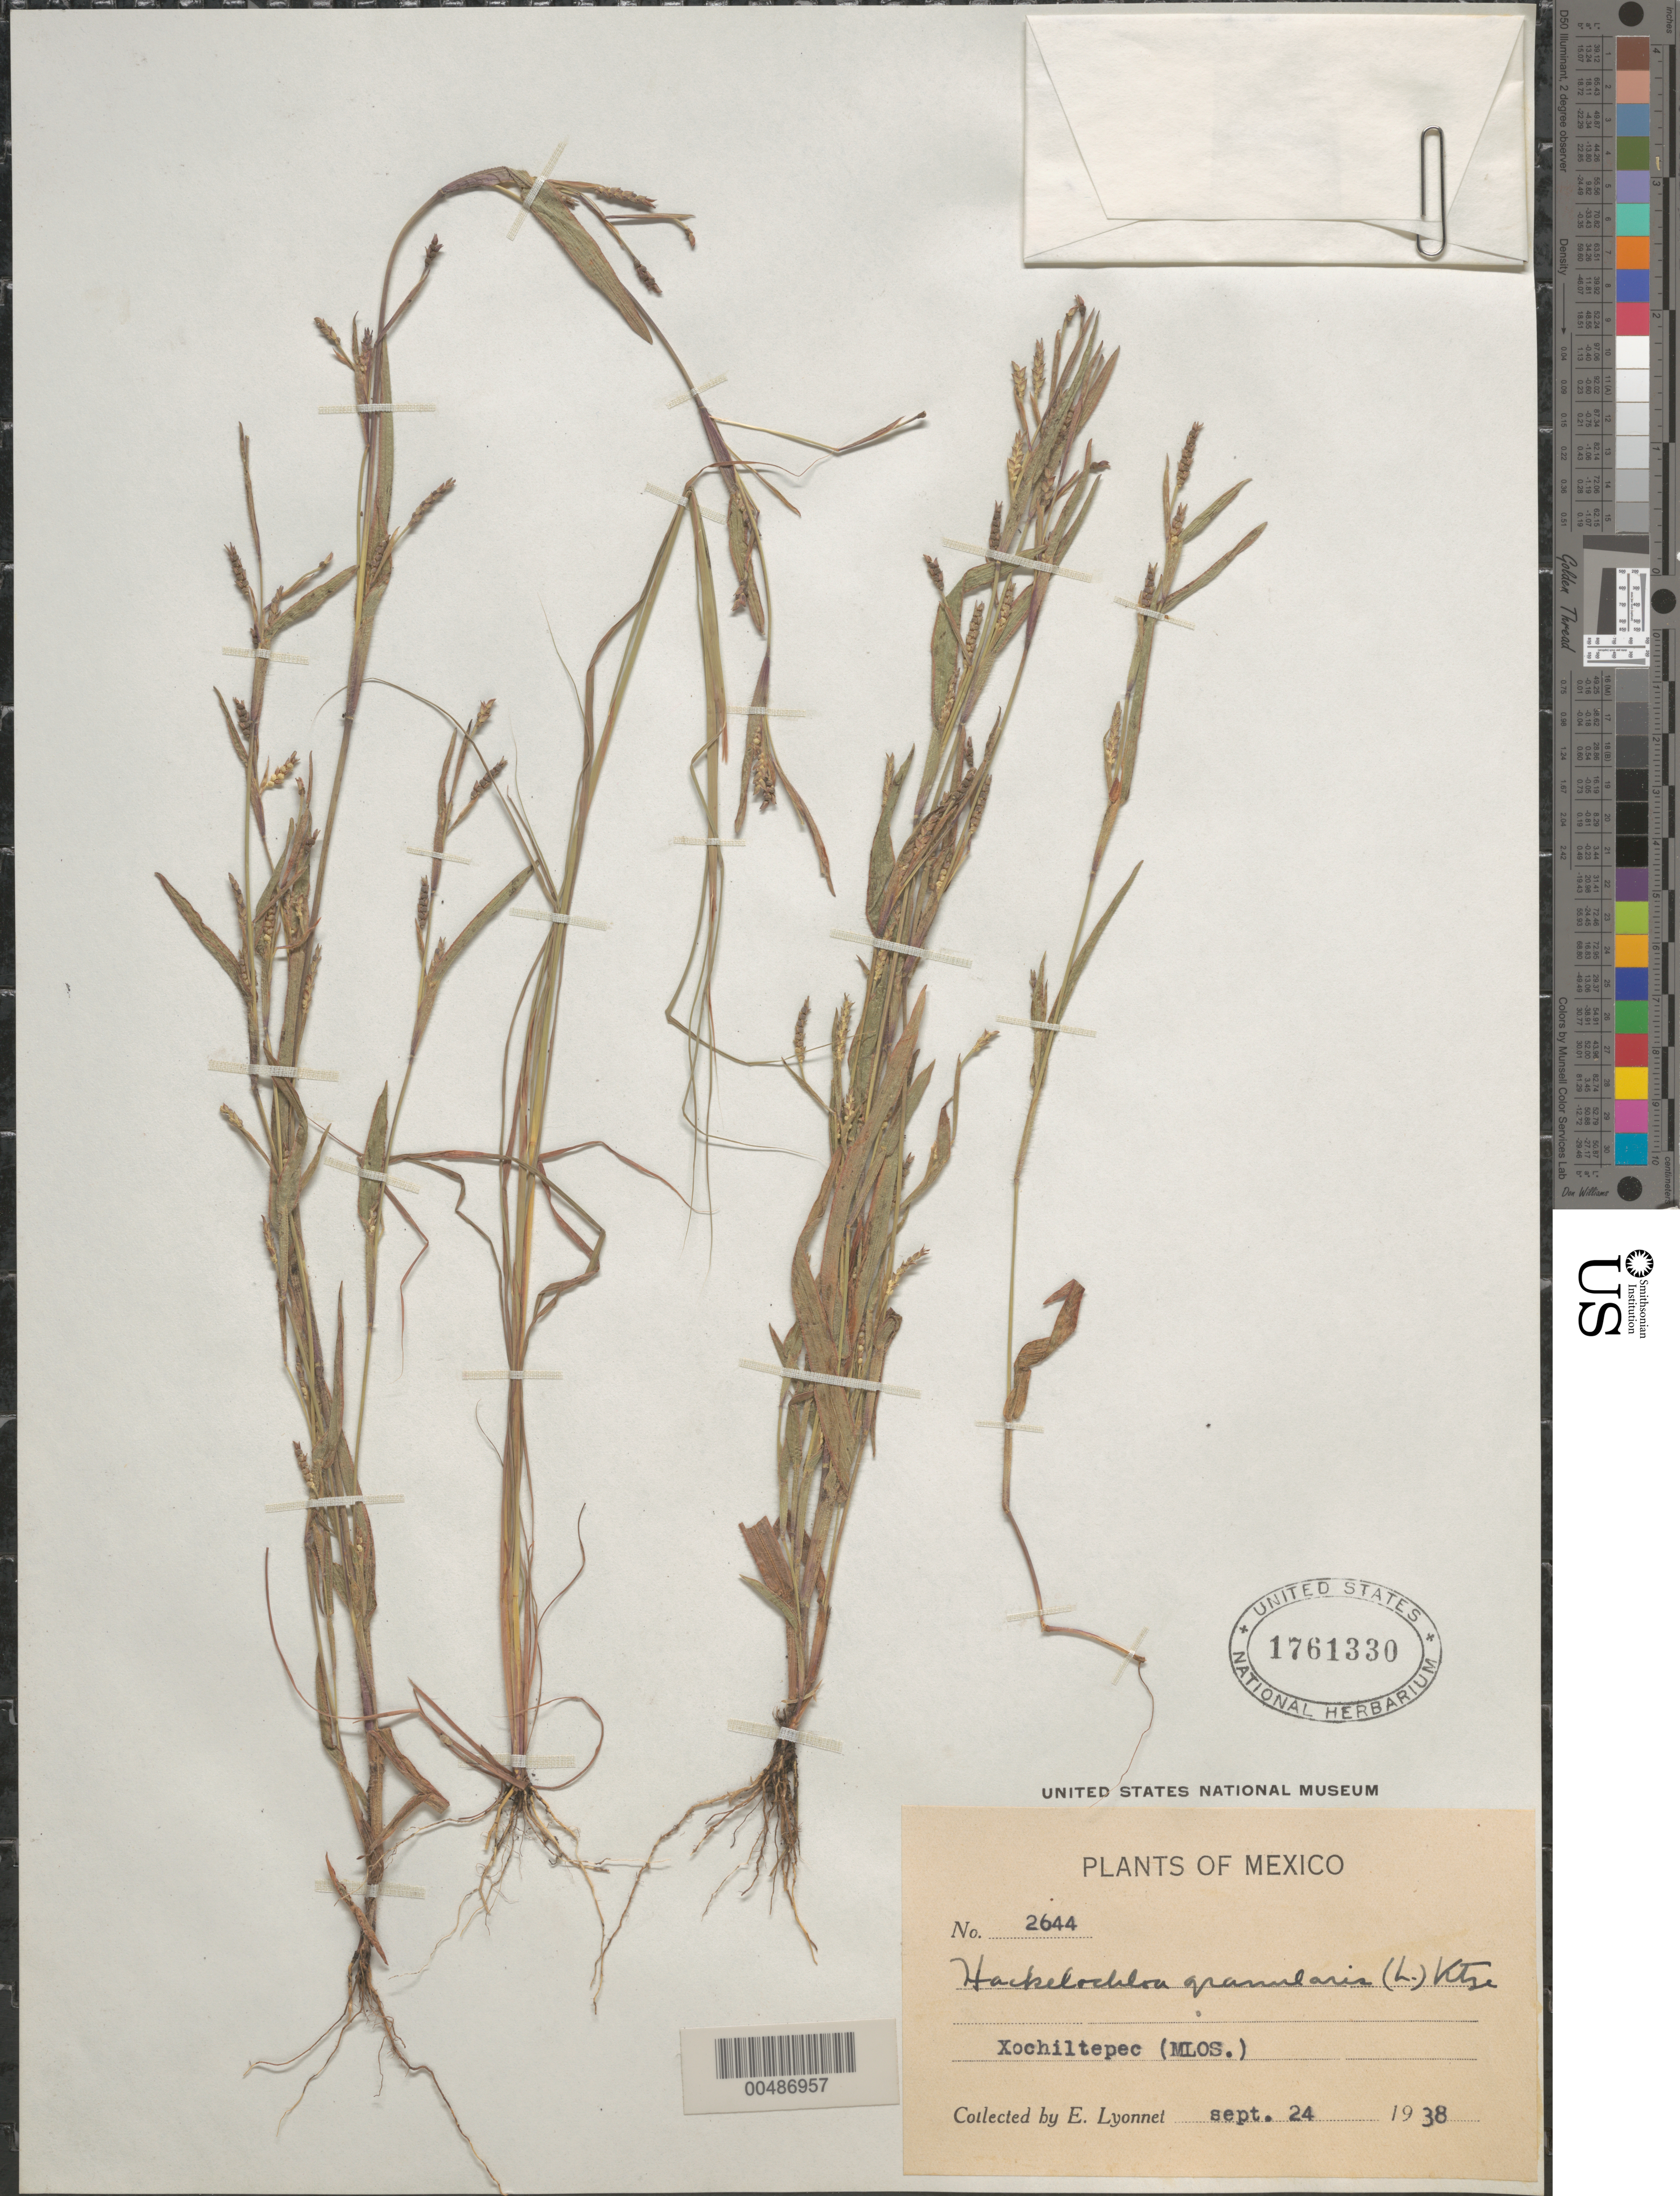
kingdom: Plantae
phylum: Tracheophyta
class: Liliopsida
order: Poales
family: Poaceae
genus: Hackelochloa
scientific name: Hackelochloa granularis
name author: (L.) Kuntze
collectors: Bro. E. Lyonnet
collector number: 2644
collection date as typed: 24 Sep 1938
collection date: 1938-09-24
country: Mexico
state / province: Morelos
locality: Xochiltepec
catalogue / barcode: US 1761330